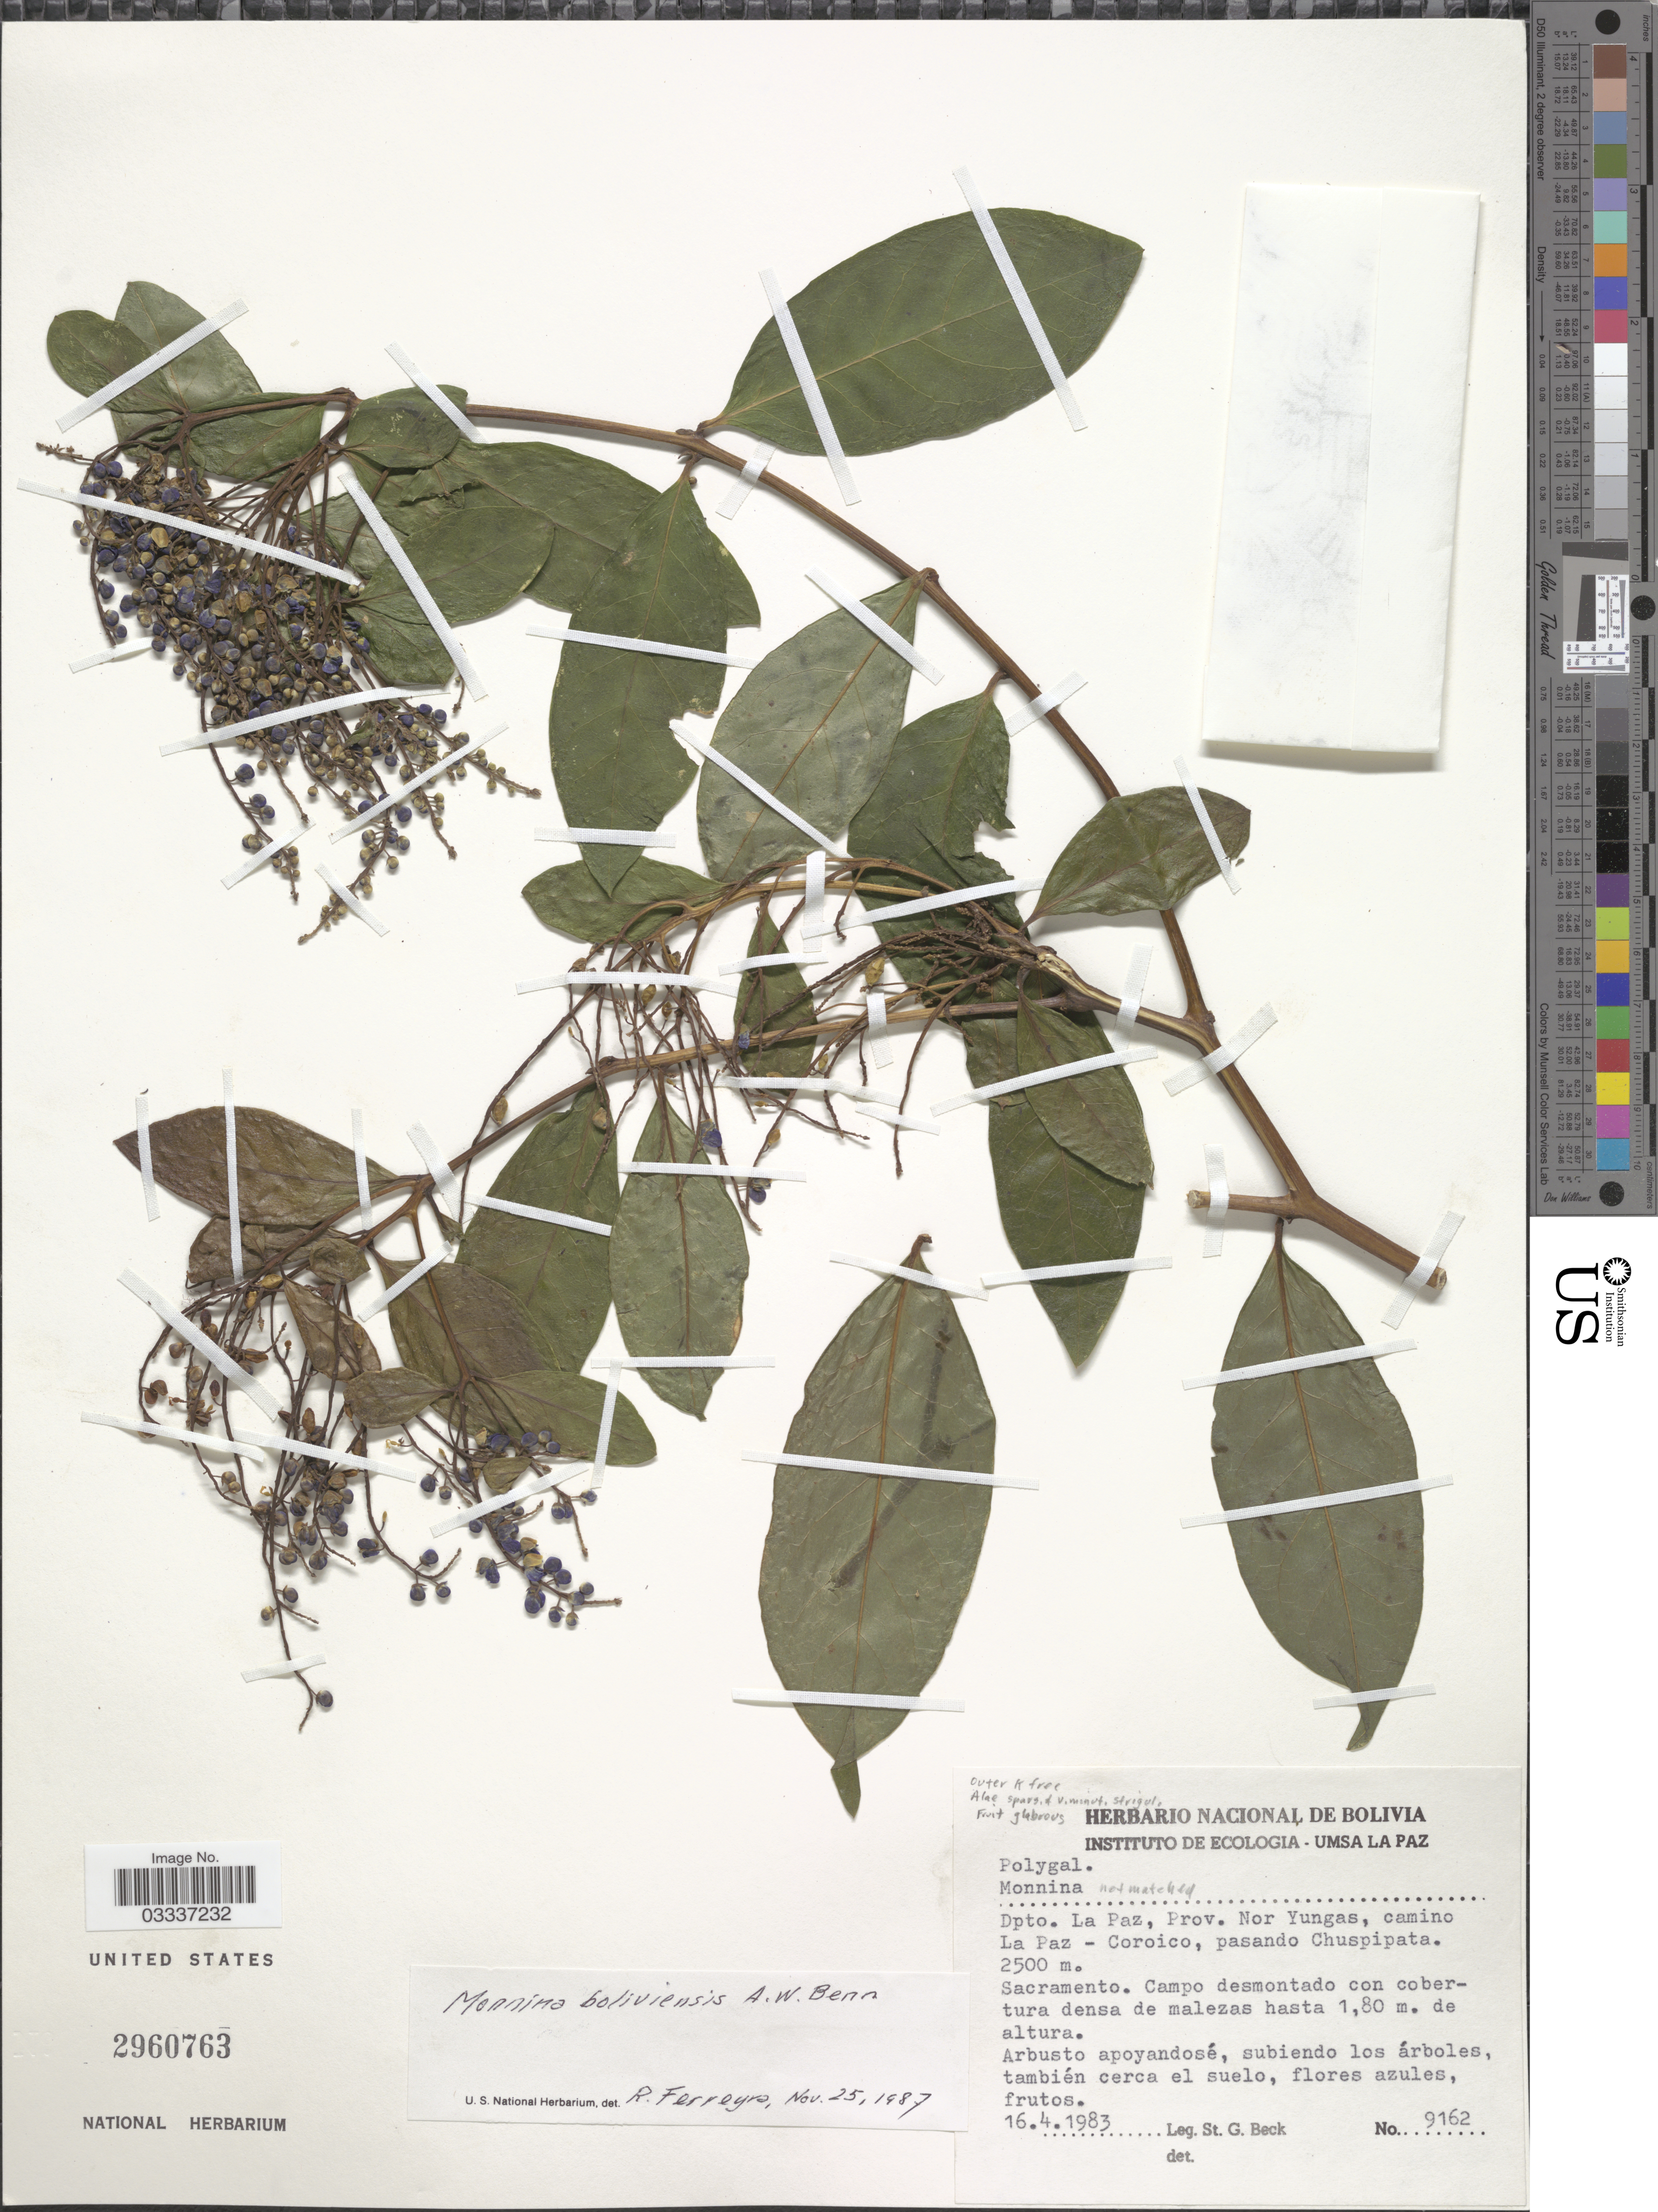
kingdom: Plantae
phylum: Tracheophyta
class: Magnoliopsida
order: Fabales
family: Polygalaceae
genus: Monnina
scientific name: Monnina boliviana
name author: Chodat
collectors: S. G. Beck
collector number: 9162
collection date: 1983-04-16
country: Bolivia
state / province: La Paz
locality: Dpto. La Paz, Prov. Nor Yungas, camino La Paz - Coroico, pasando Chuspipata.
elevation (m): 2500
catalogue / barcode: US 2960763